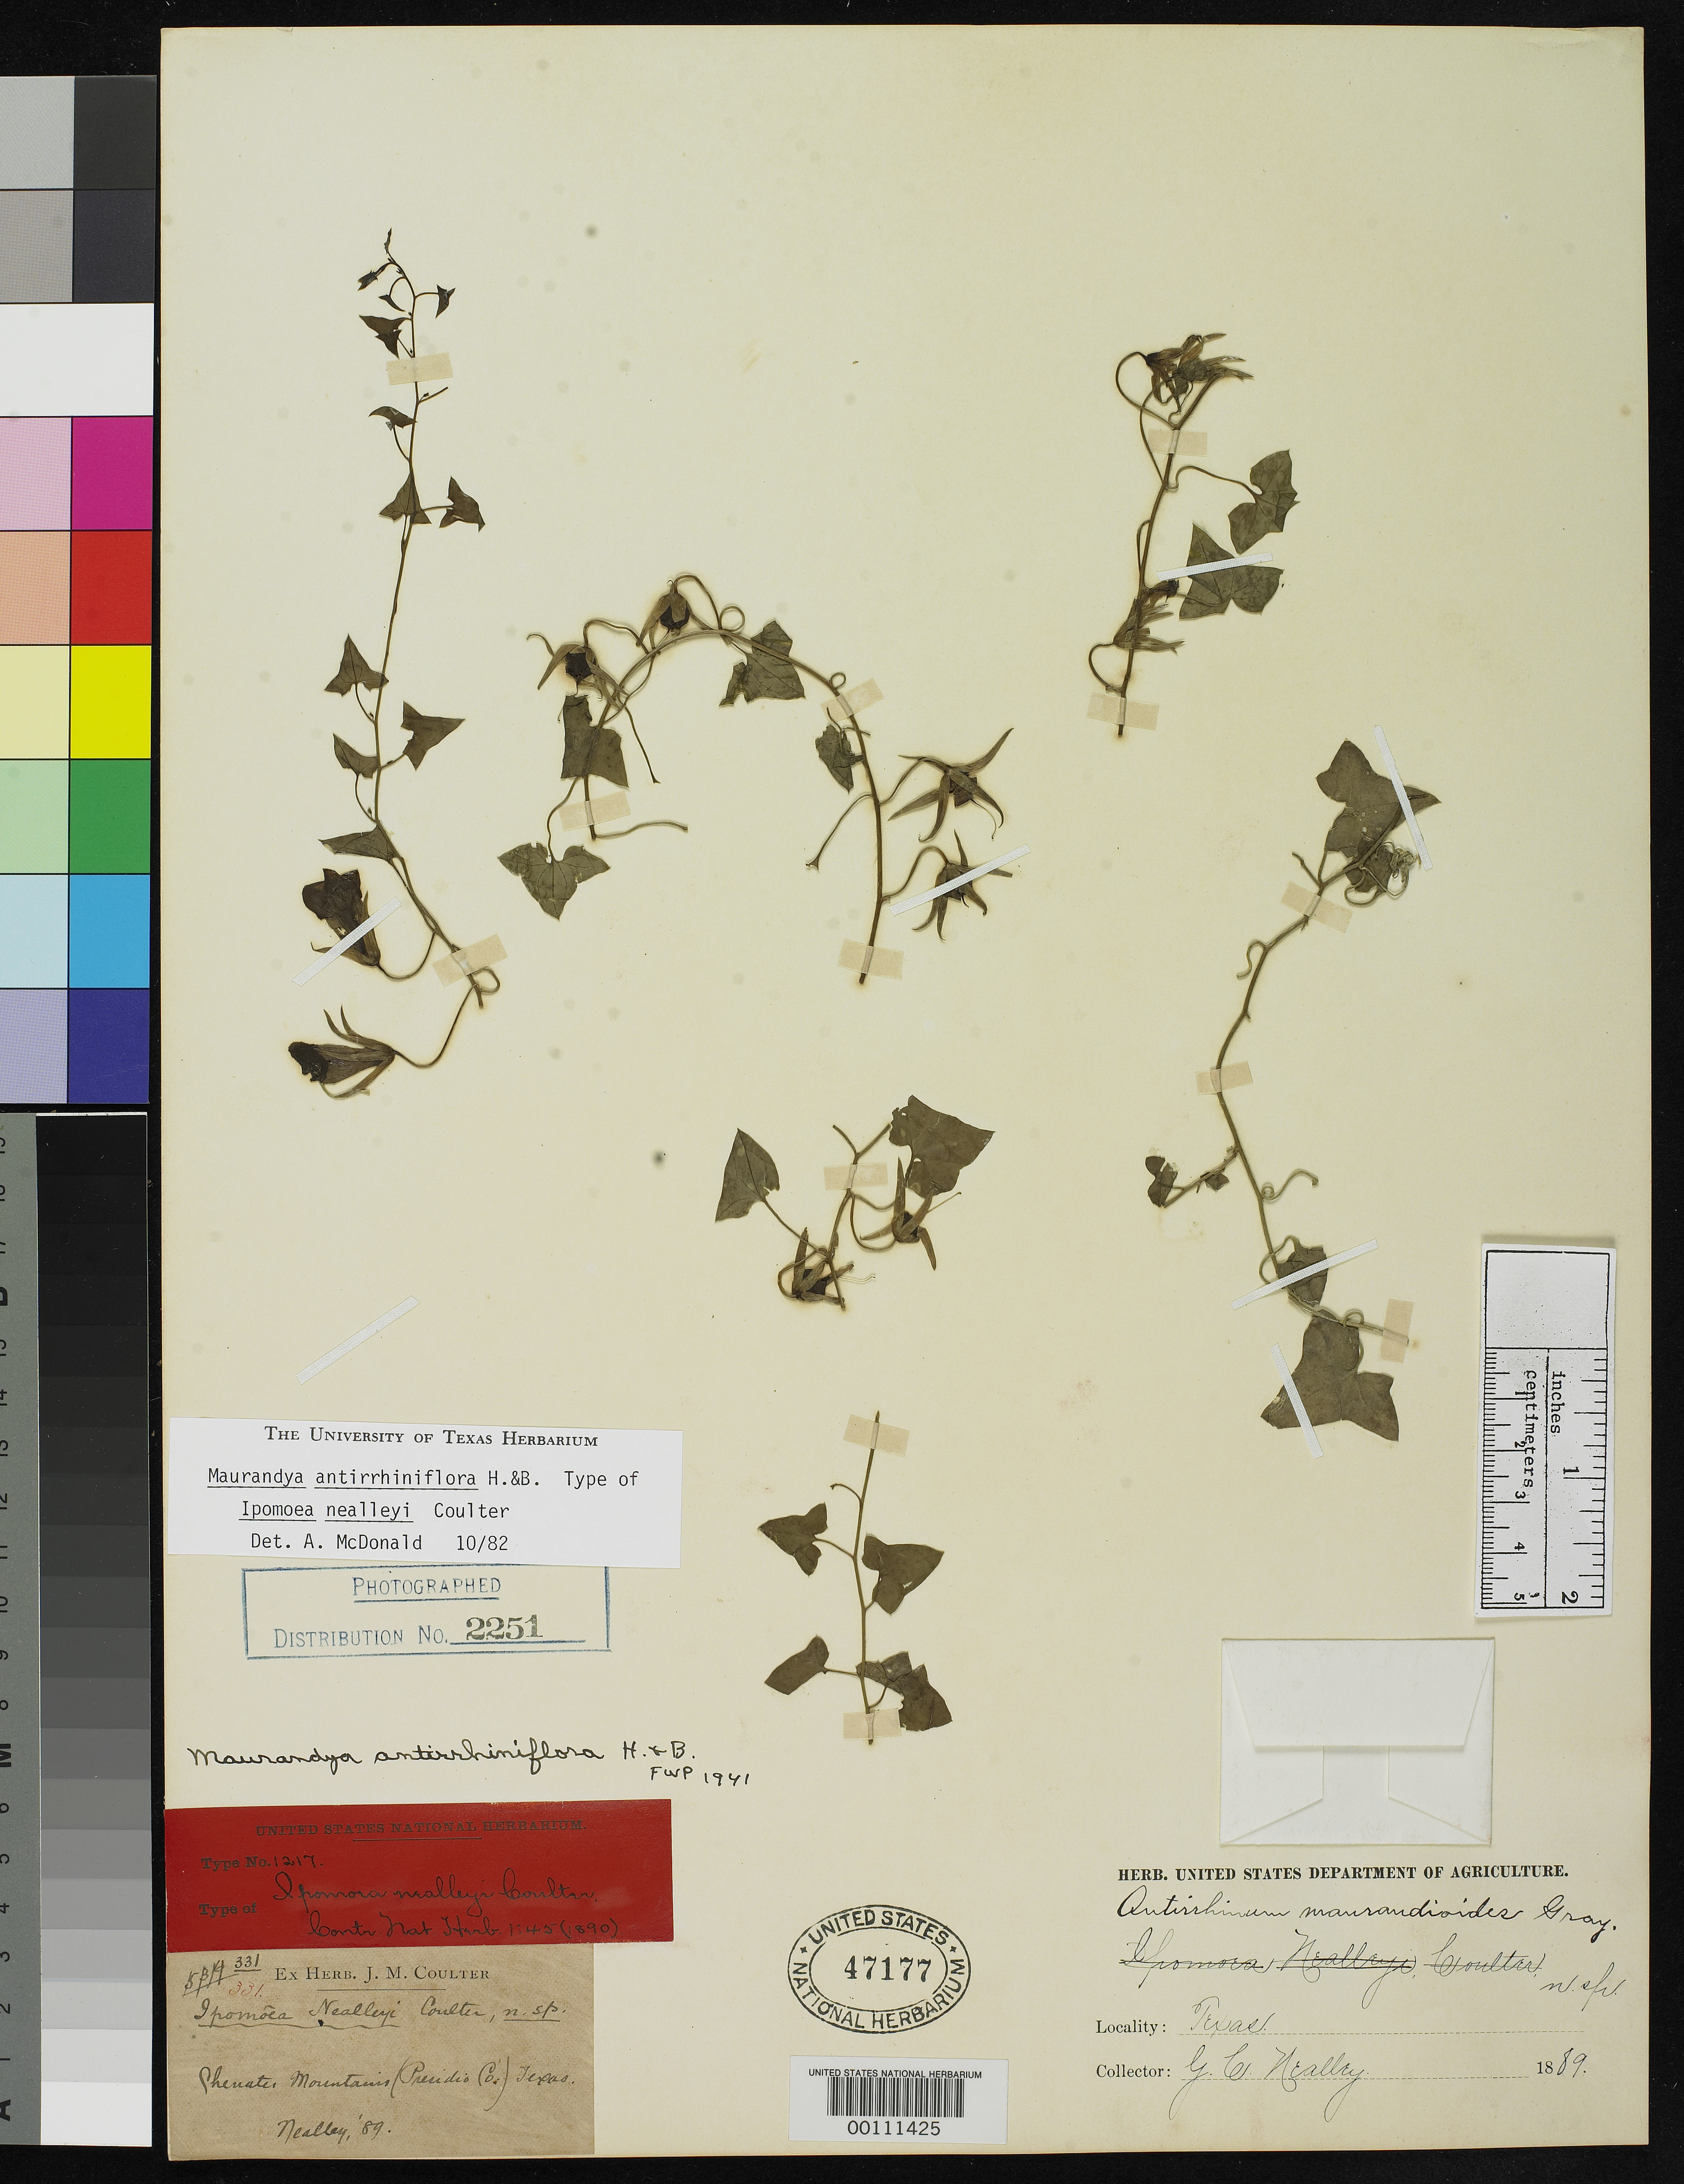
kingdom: Plantae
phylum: Tracheophyta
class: Magnoliopsida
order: Solanales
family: Convolvulaceae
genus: Ipomoea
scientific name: Ipomoea nealleyi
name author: J.M. Coult.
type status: Type Collection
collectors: G. C. Nealley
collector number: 331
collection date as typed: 1889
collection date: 1889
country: United States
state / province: Texas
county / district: Presidio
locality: Chenate [Chinati] Mts.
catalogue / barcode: US 47177